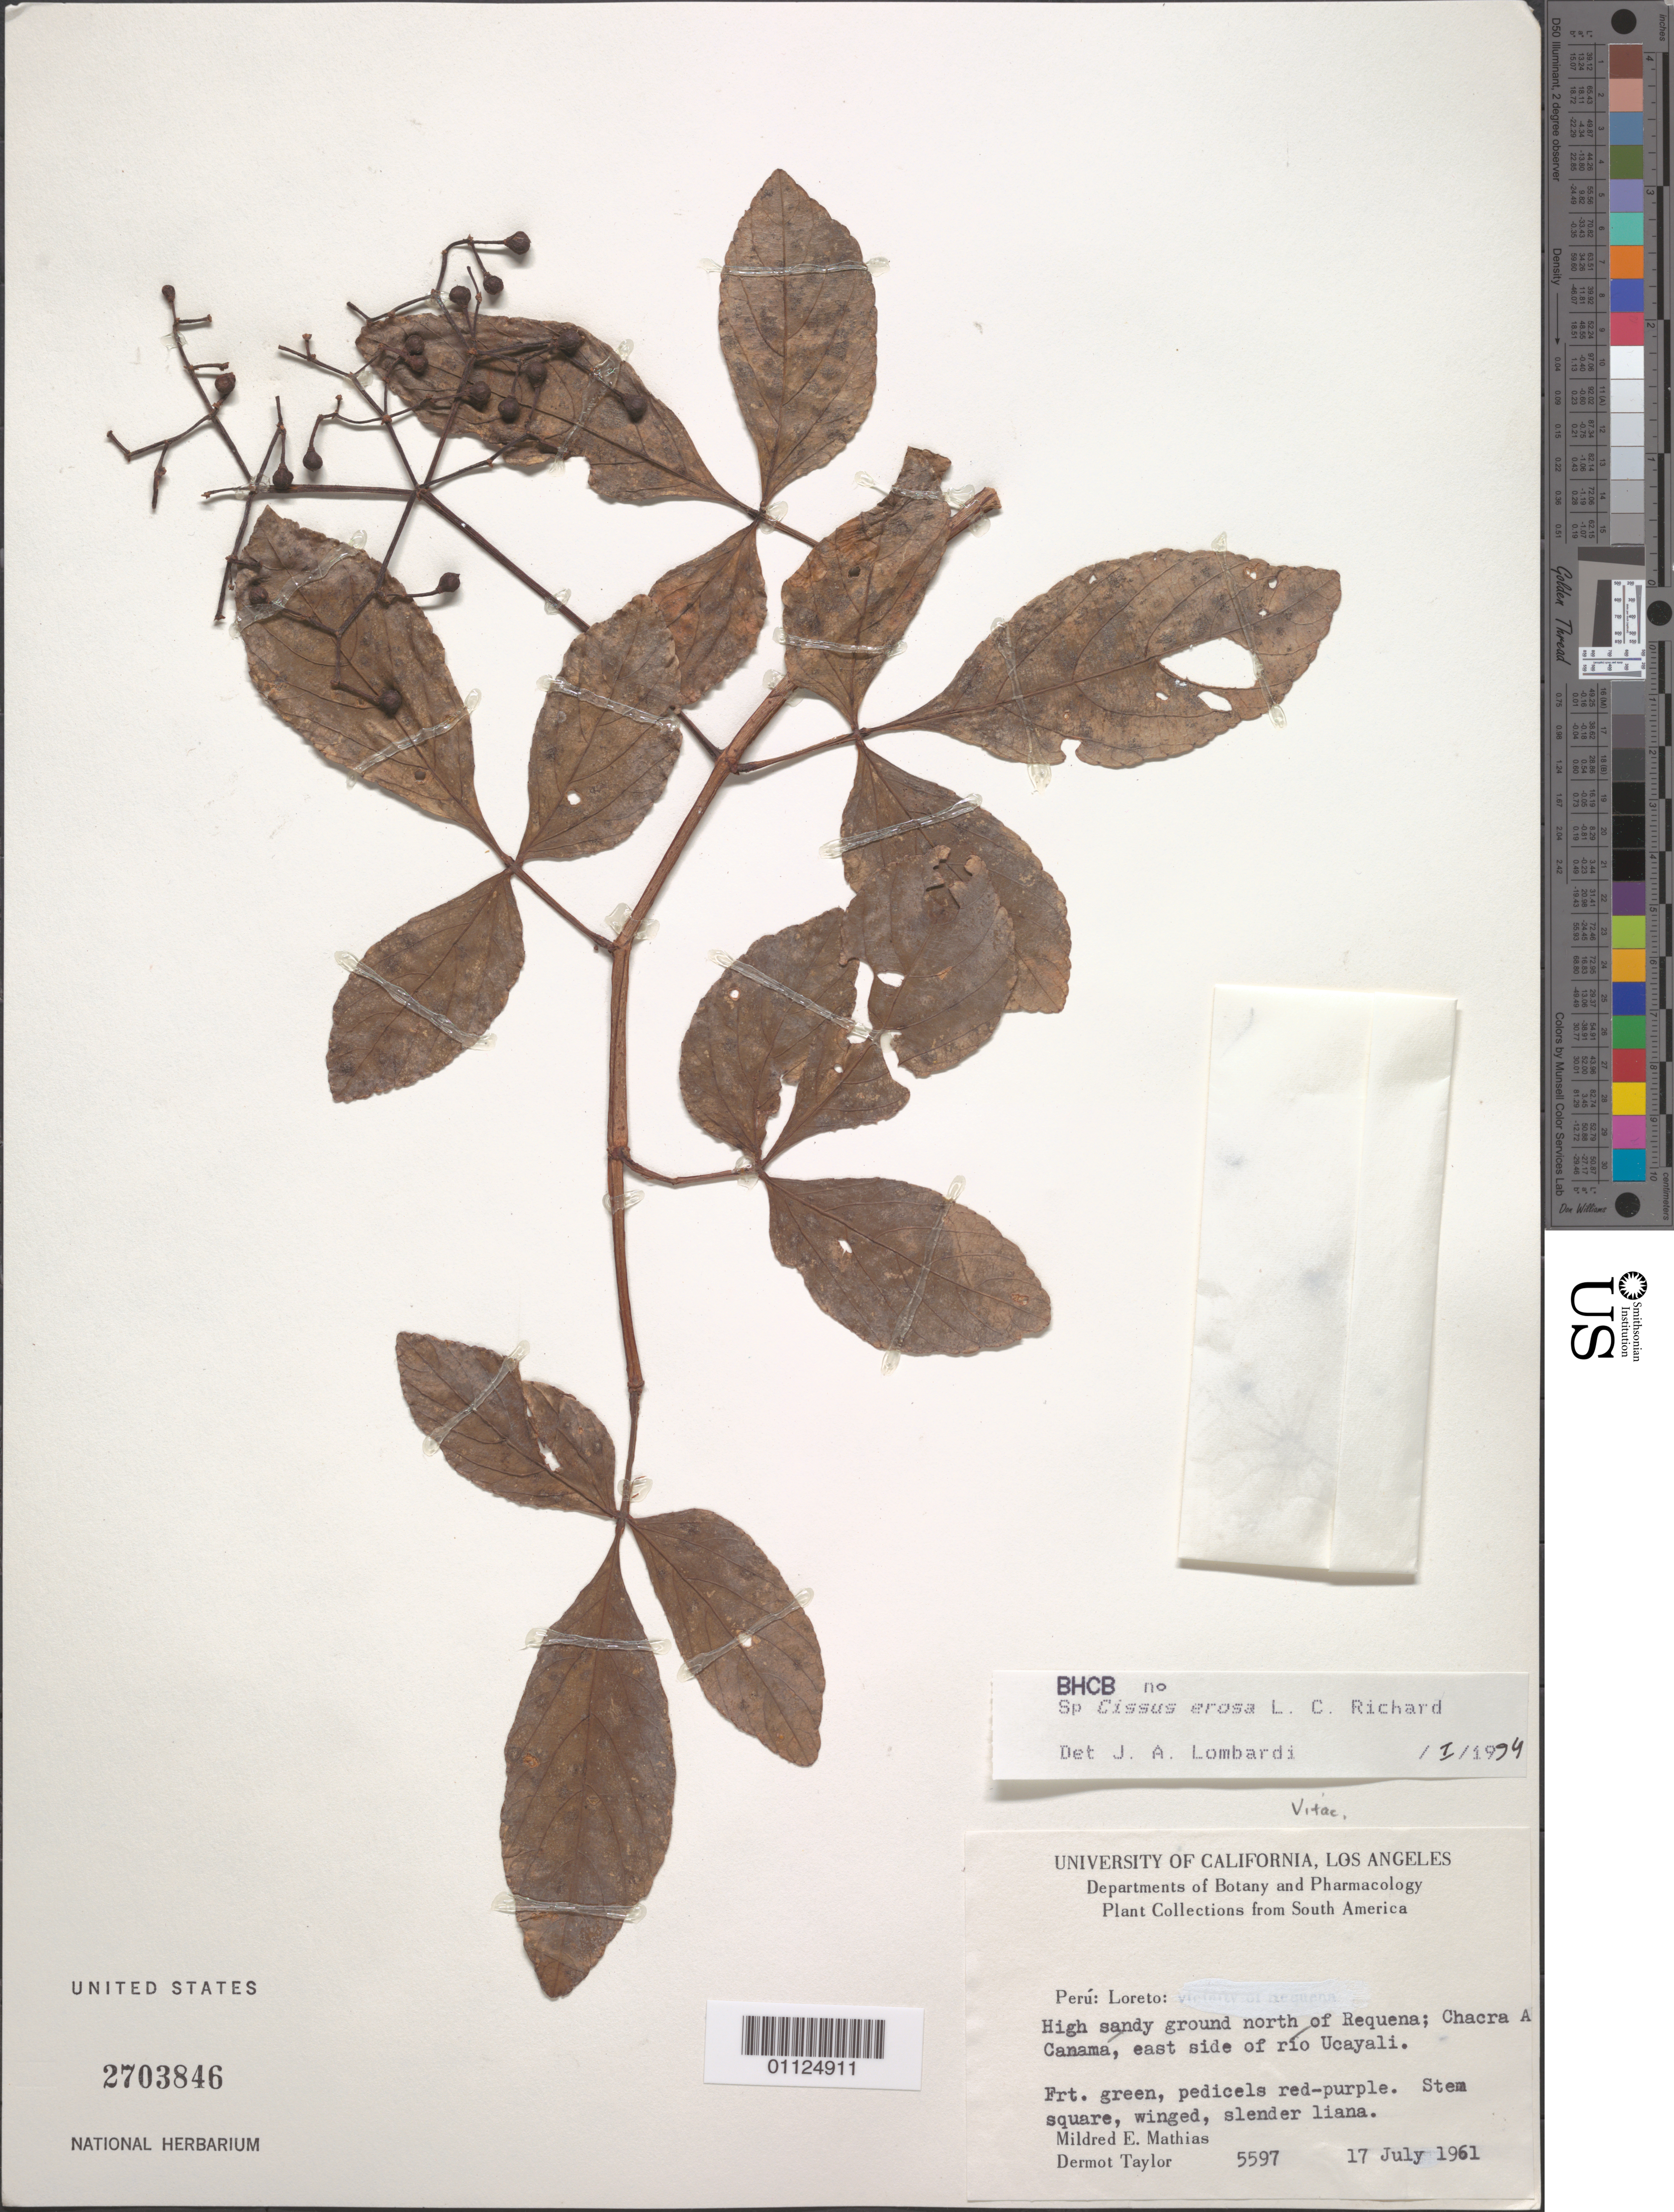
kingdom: Plantae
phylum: Tracheophyta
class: Magnoliopsida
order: Vitales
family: Vitaceae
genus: Cissus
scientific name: Cissus erosa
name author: Rich.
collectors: M. E. Mathias & D. Taylor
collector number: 5597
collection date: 1961-07-17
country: Peru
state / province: Ucayali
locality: N of Requena; Chacra A Canama, E side of rio Ucayali.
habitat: High sandy ground, stem square, winged, slender liana.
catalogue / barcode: US 2703846